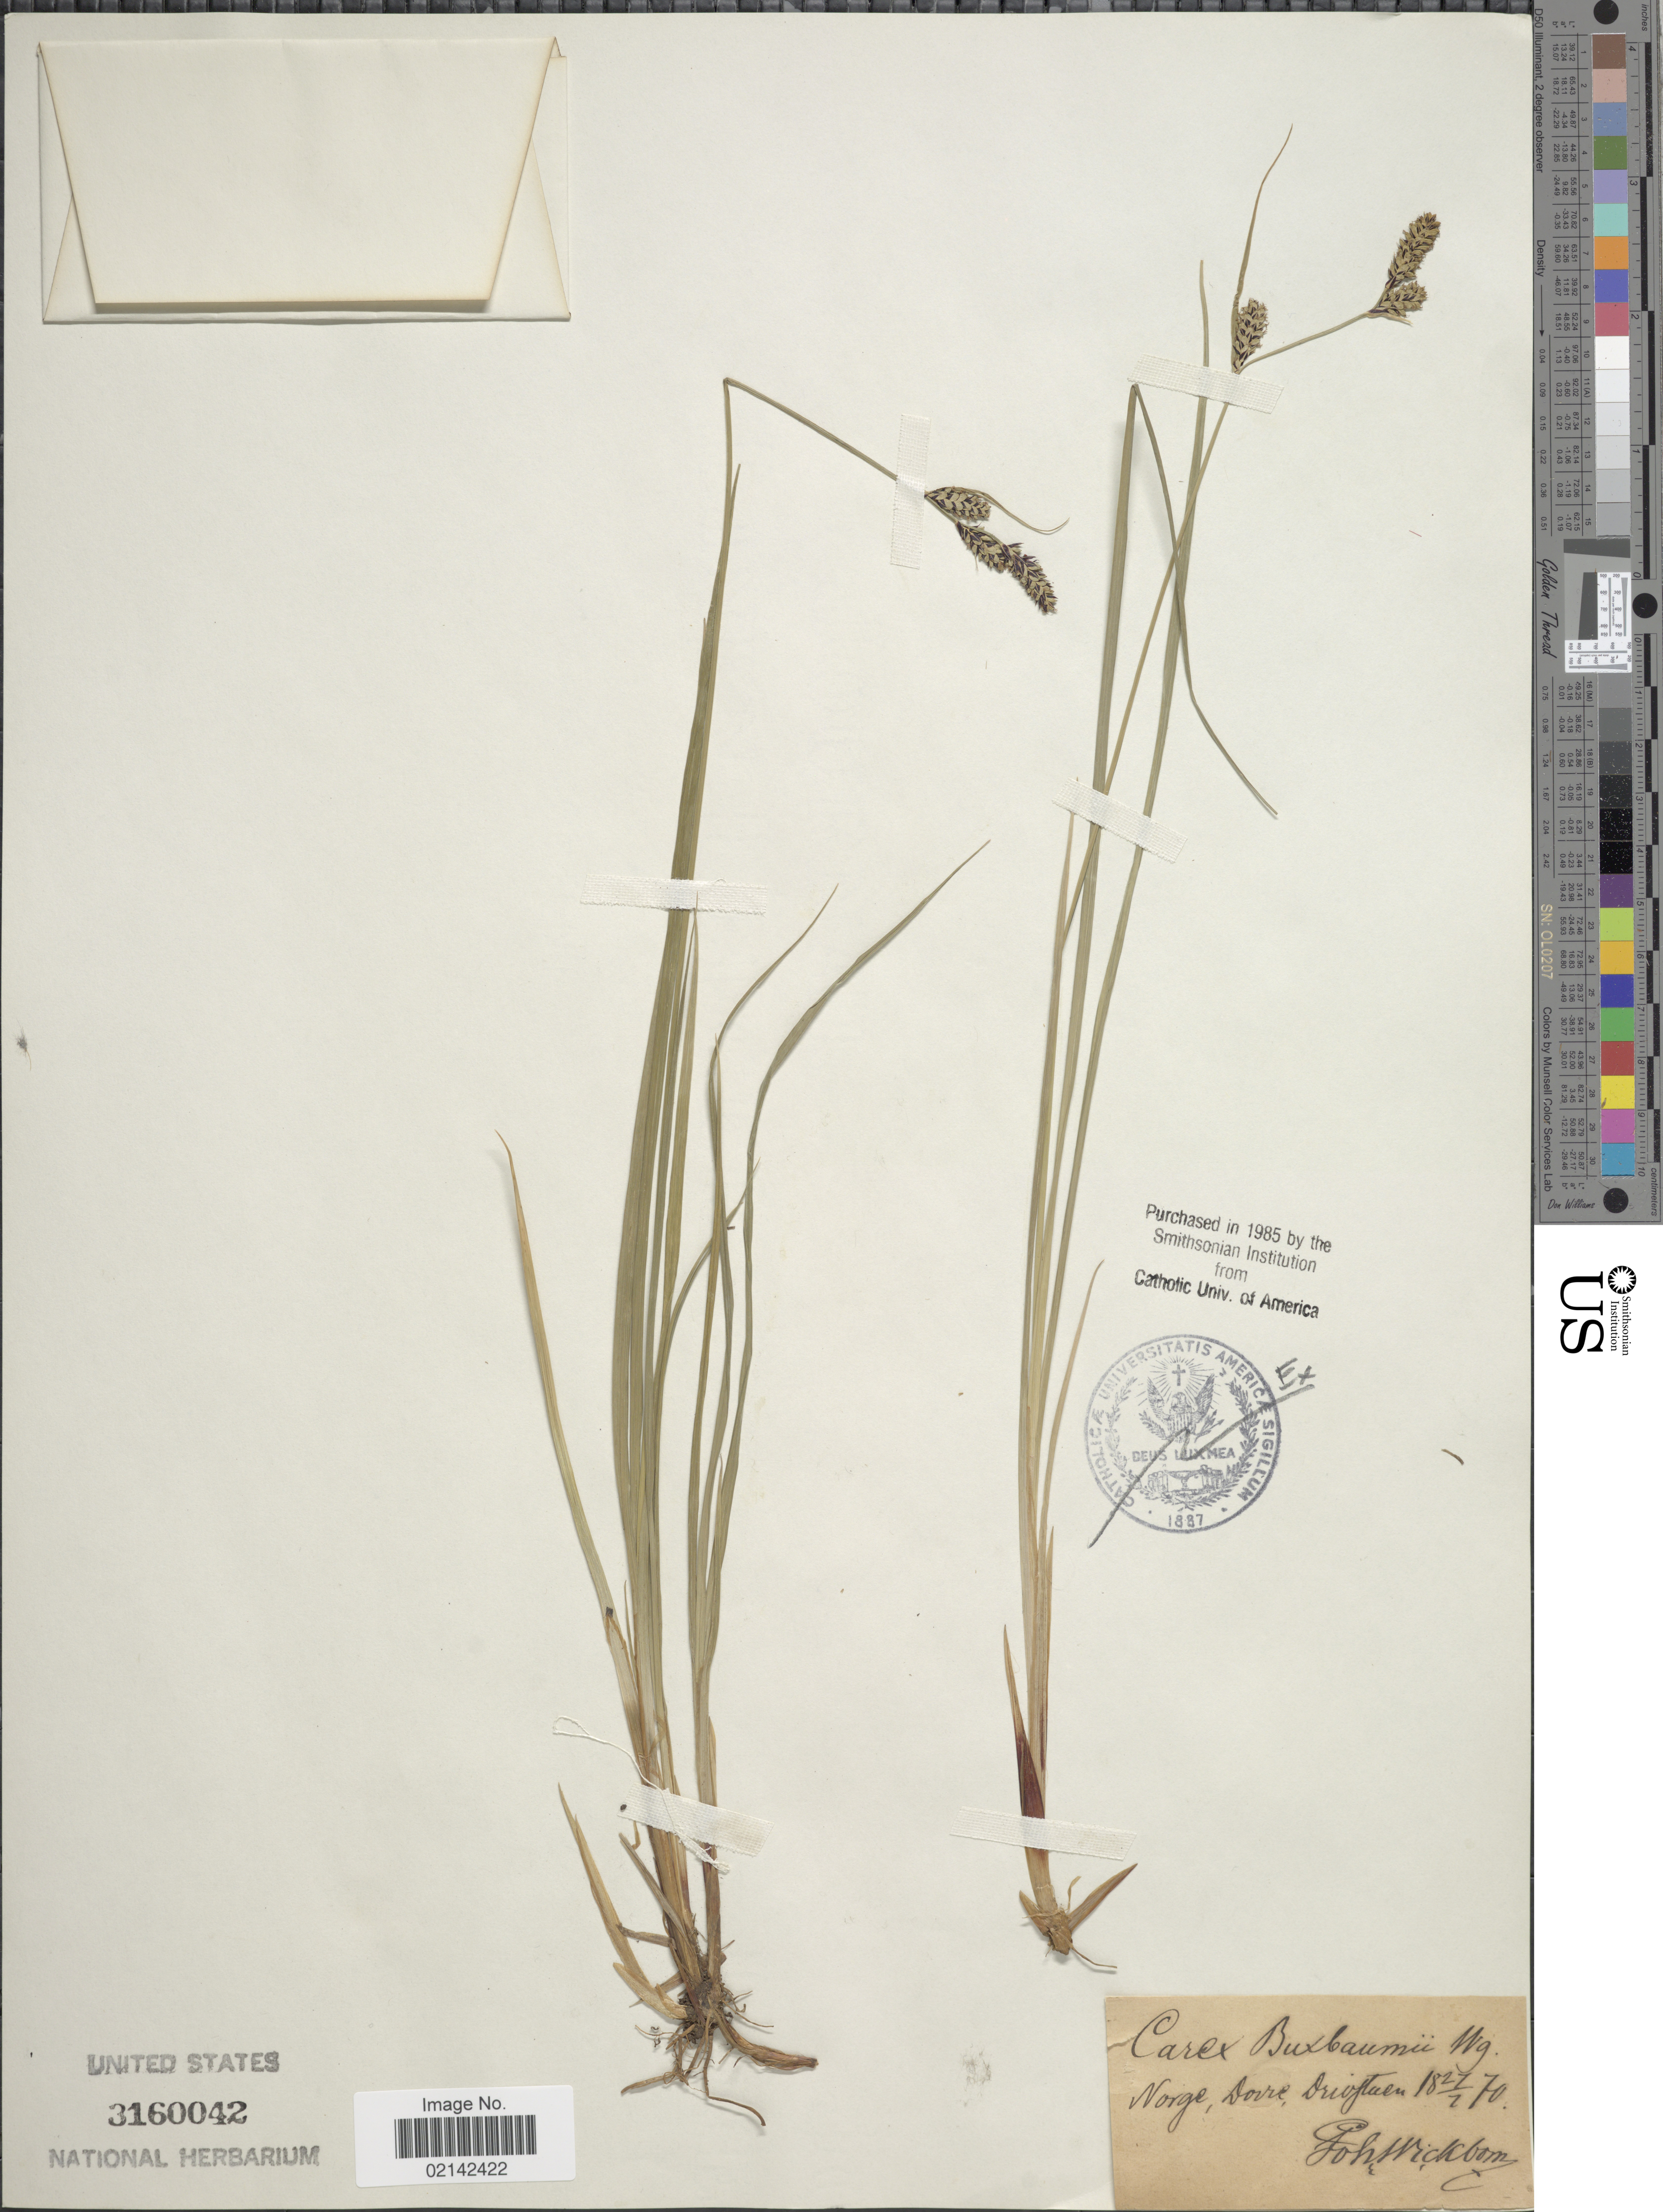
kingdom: Plantae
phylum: Tracheophyta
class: Liliopsida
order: Poales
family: Cyperaceae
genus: Carex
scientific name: Carex buxbaumii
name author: Wahlenb.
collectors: J. Wickbom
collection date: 1870-07-27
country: Norway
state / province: Oppland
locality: Norge, Dovre, Drivstuen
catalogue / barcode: US 3160042